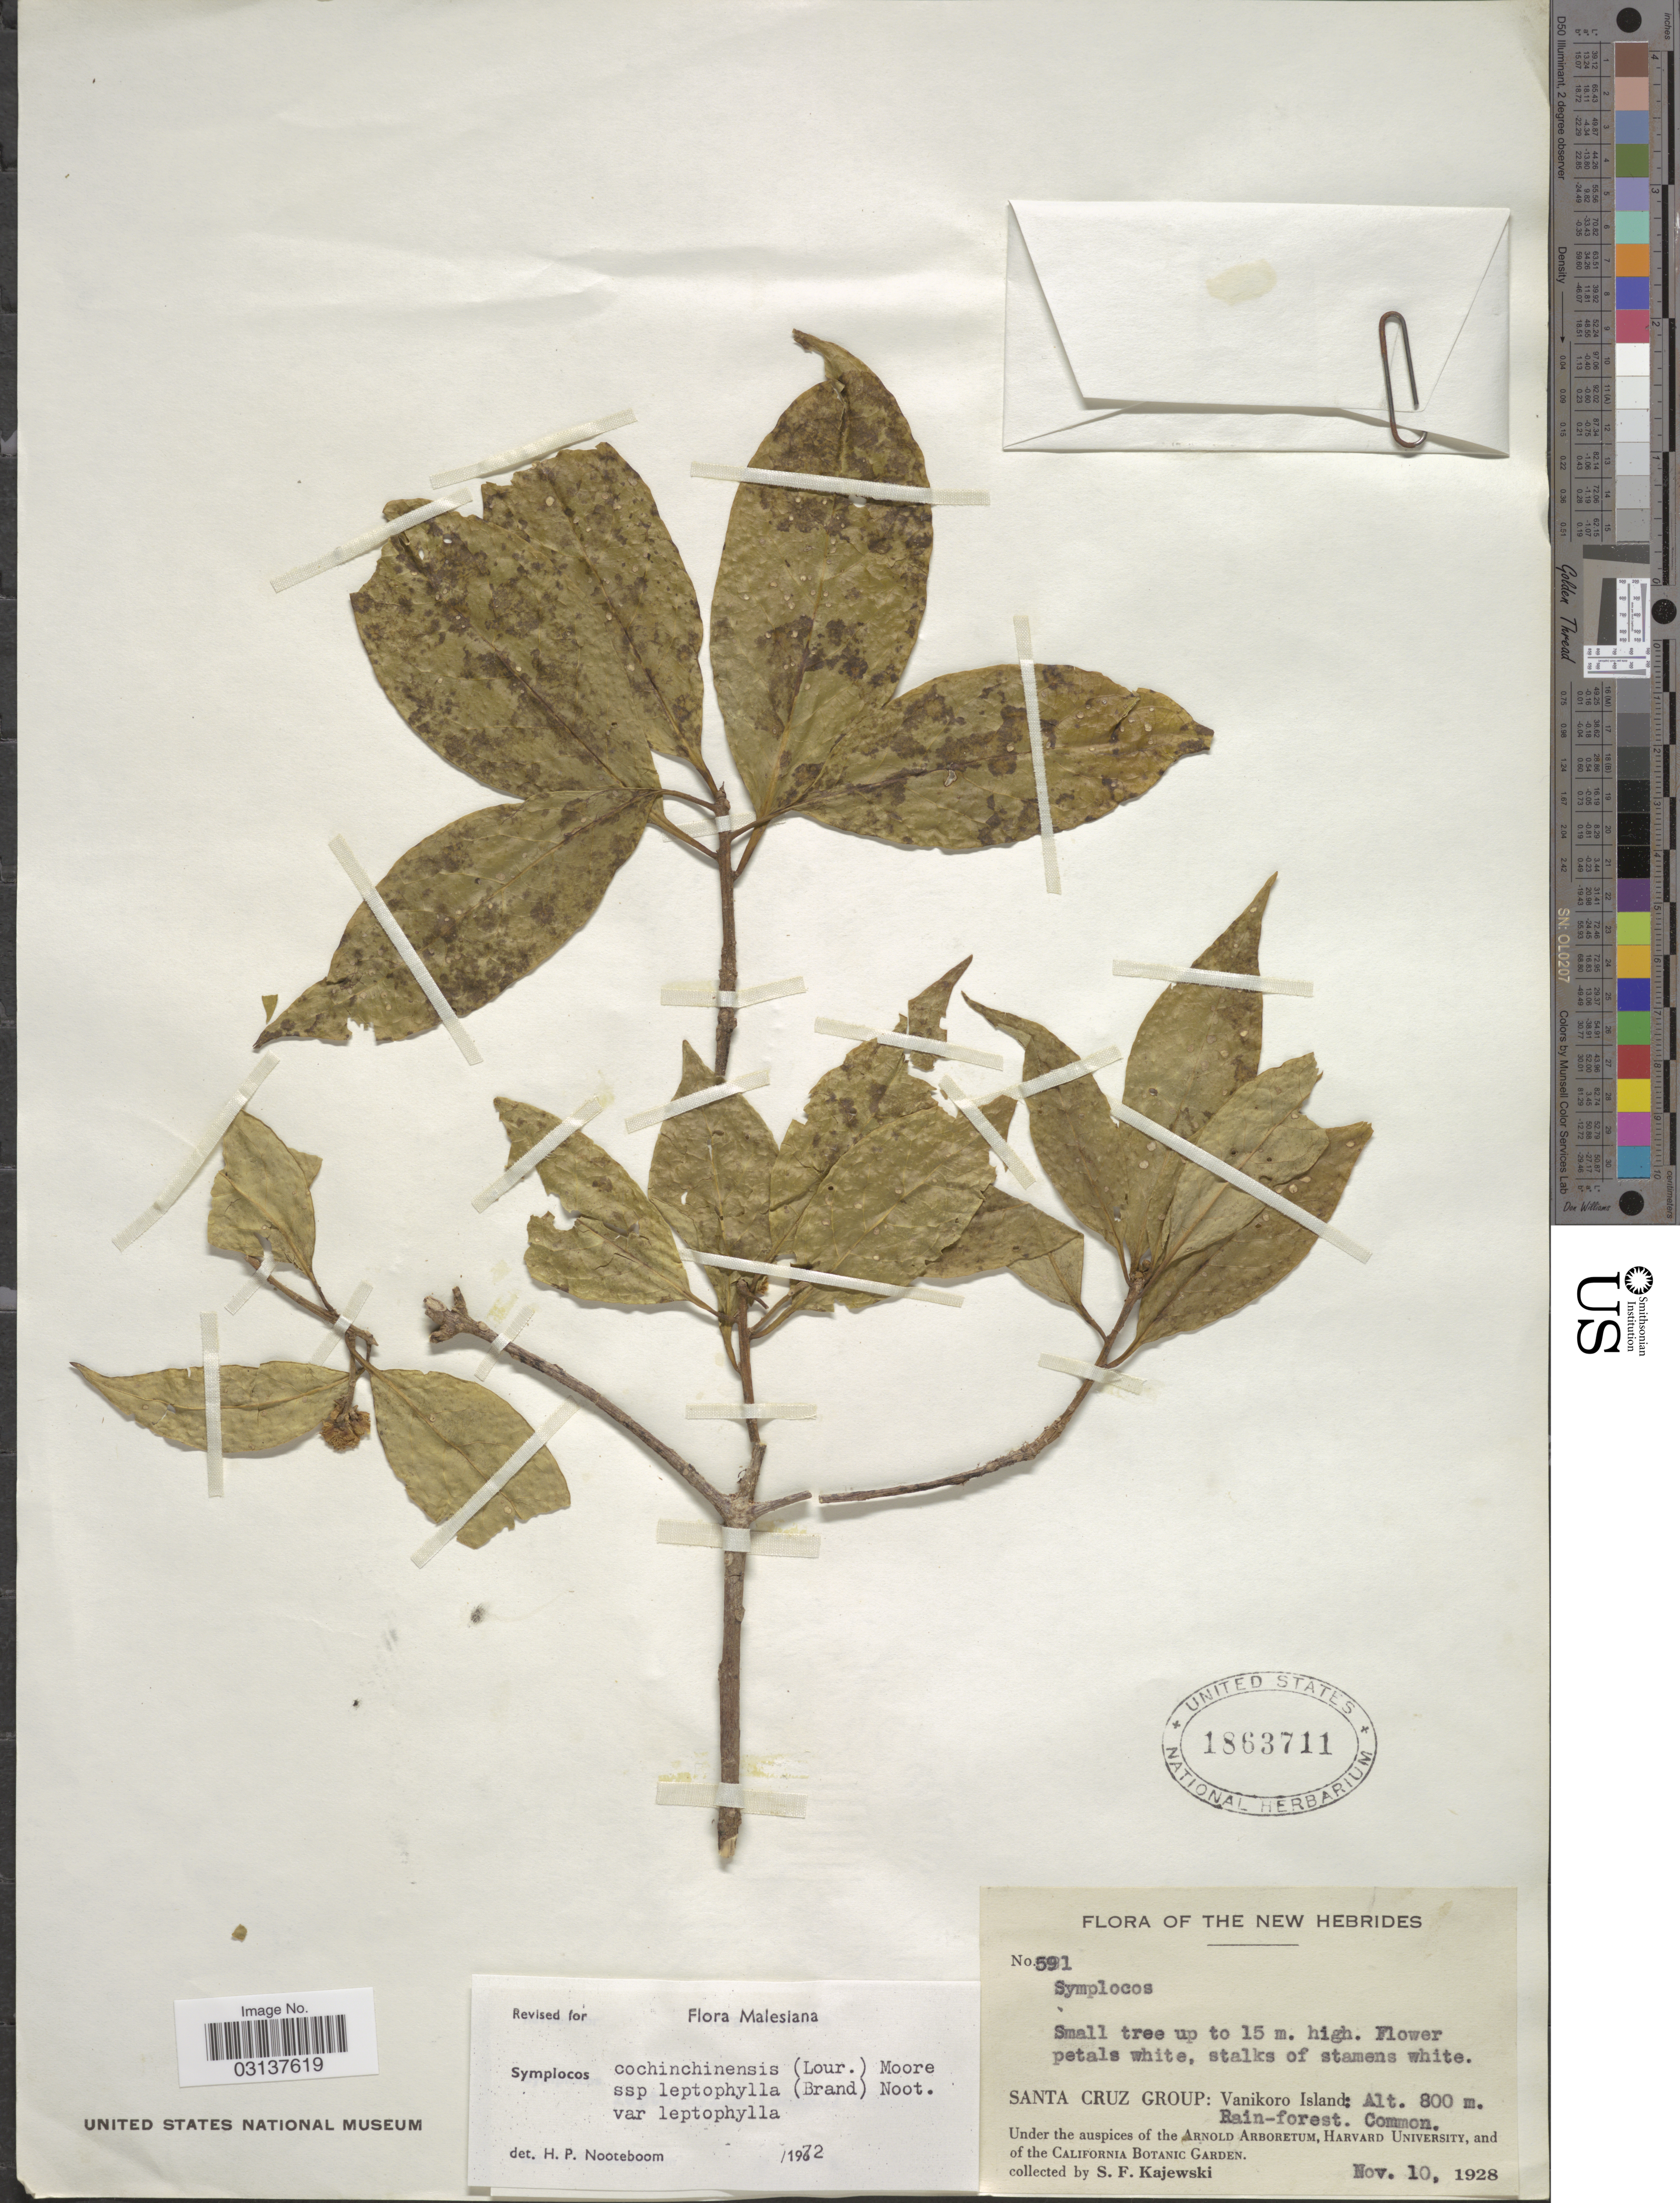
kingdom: Plantae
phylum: Tracheophyta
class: Magnoliopsida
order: Ericales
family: Symplocaceae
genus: Symplocos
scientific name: Symplocos cochinchinensis var. leptophylla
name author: (Brand) Noot.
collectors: S. Kajewski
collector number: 591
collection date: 1928-11-10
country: Vanuatu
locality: The New Hebrides, Santa Cruz Group: Vanikoro Island: Rain-forest, Common.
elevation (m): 800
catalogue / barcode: US 1863711